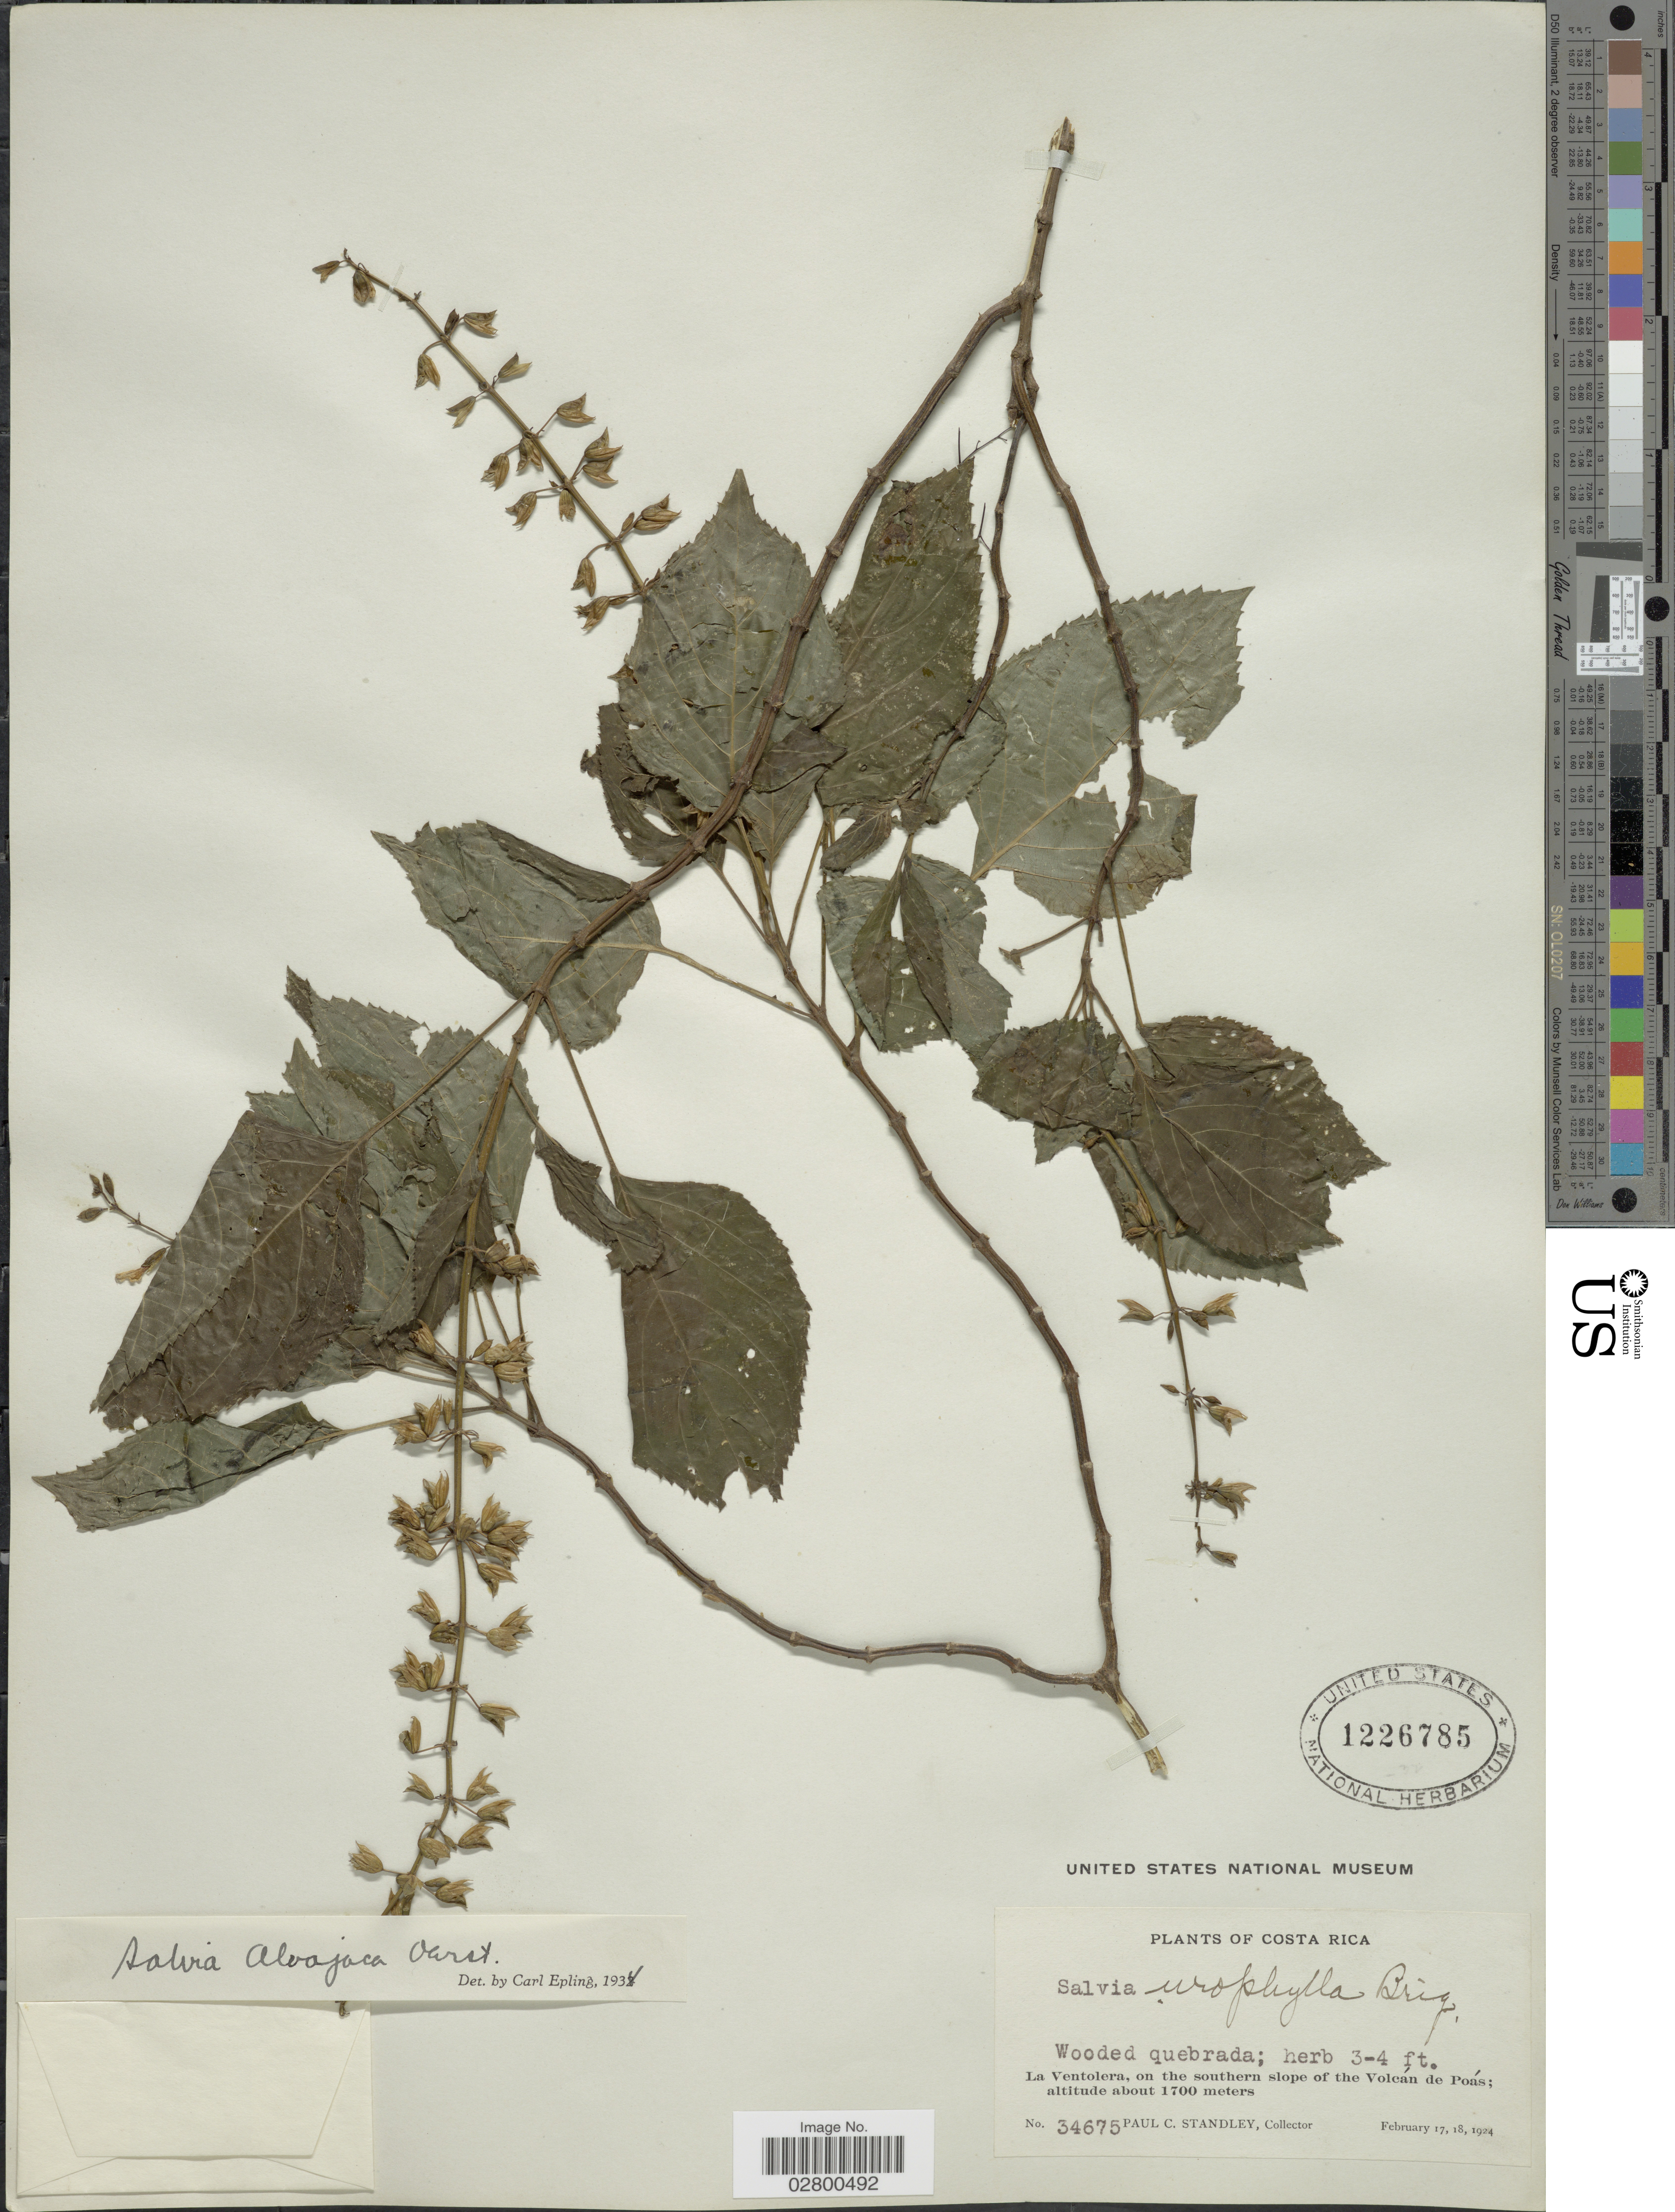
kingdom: Plantae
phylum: Tracheophyta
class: Magnoliopsida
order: Lamiales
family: Lamiaceae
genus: Salvia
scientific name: Salvia alvajaca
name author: Oerst.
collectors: P. C. Standley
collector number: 34675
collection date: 1924-02-17/1924-02-18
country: Costa Rica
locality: Wooded quebrada. La Ventolera, on the southern slope of the Volcán de Poás.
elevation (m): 1700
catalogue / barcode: US 1226785